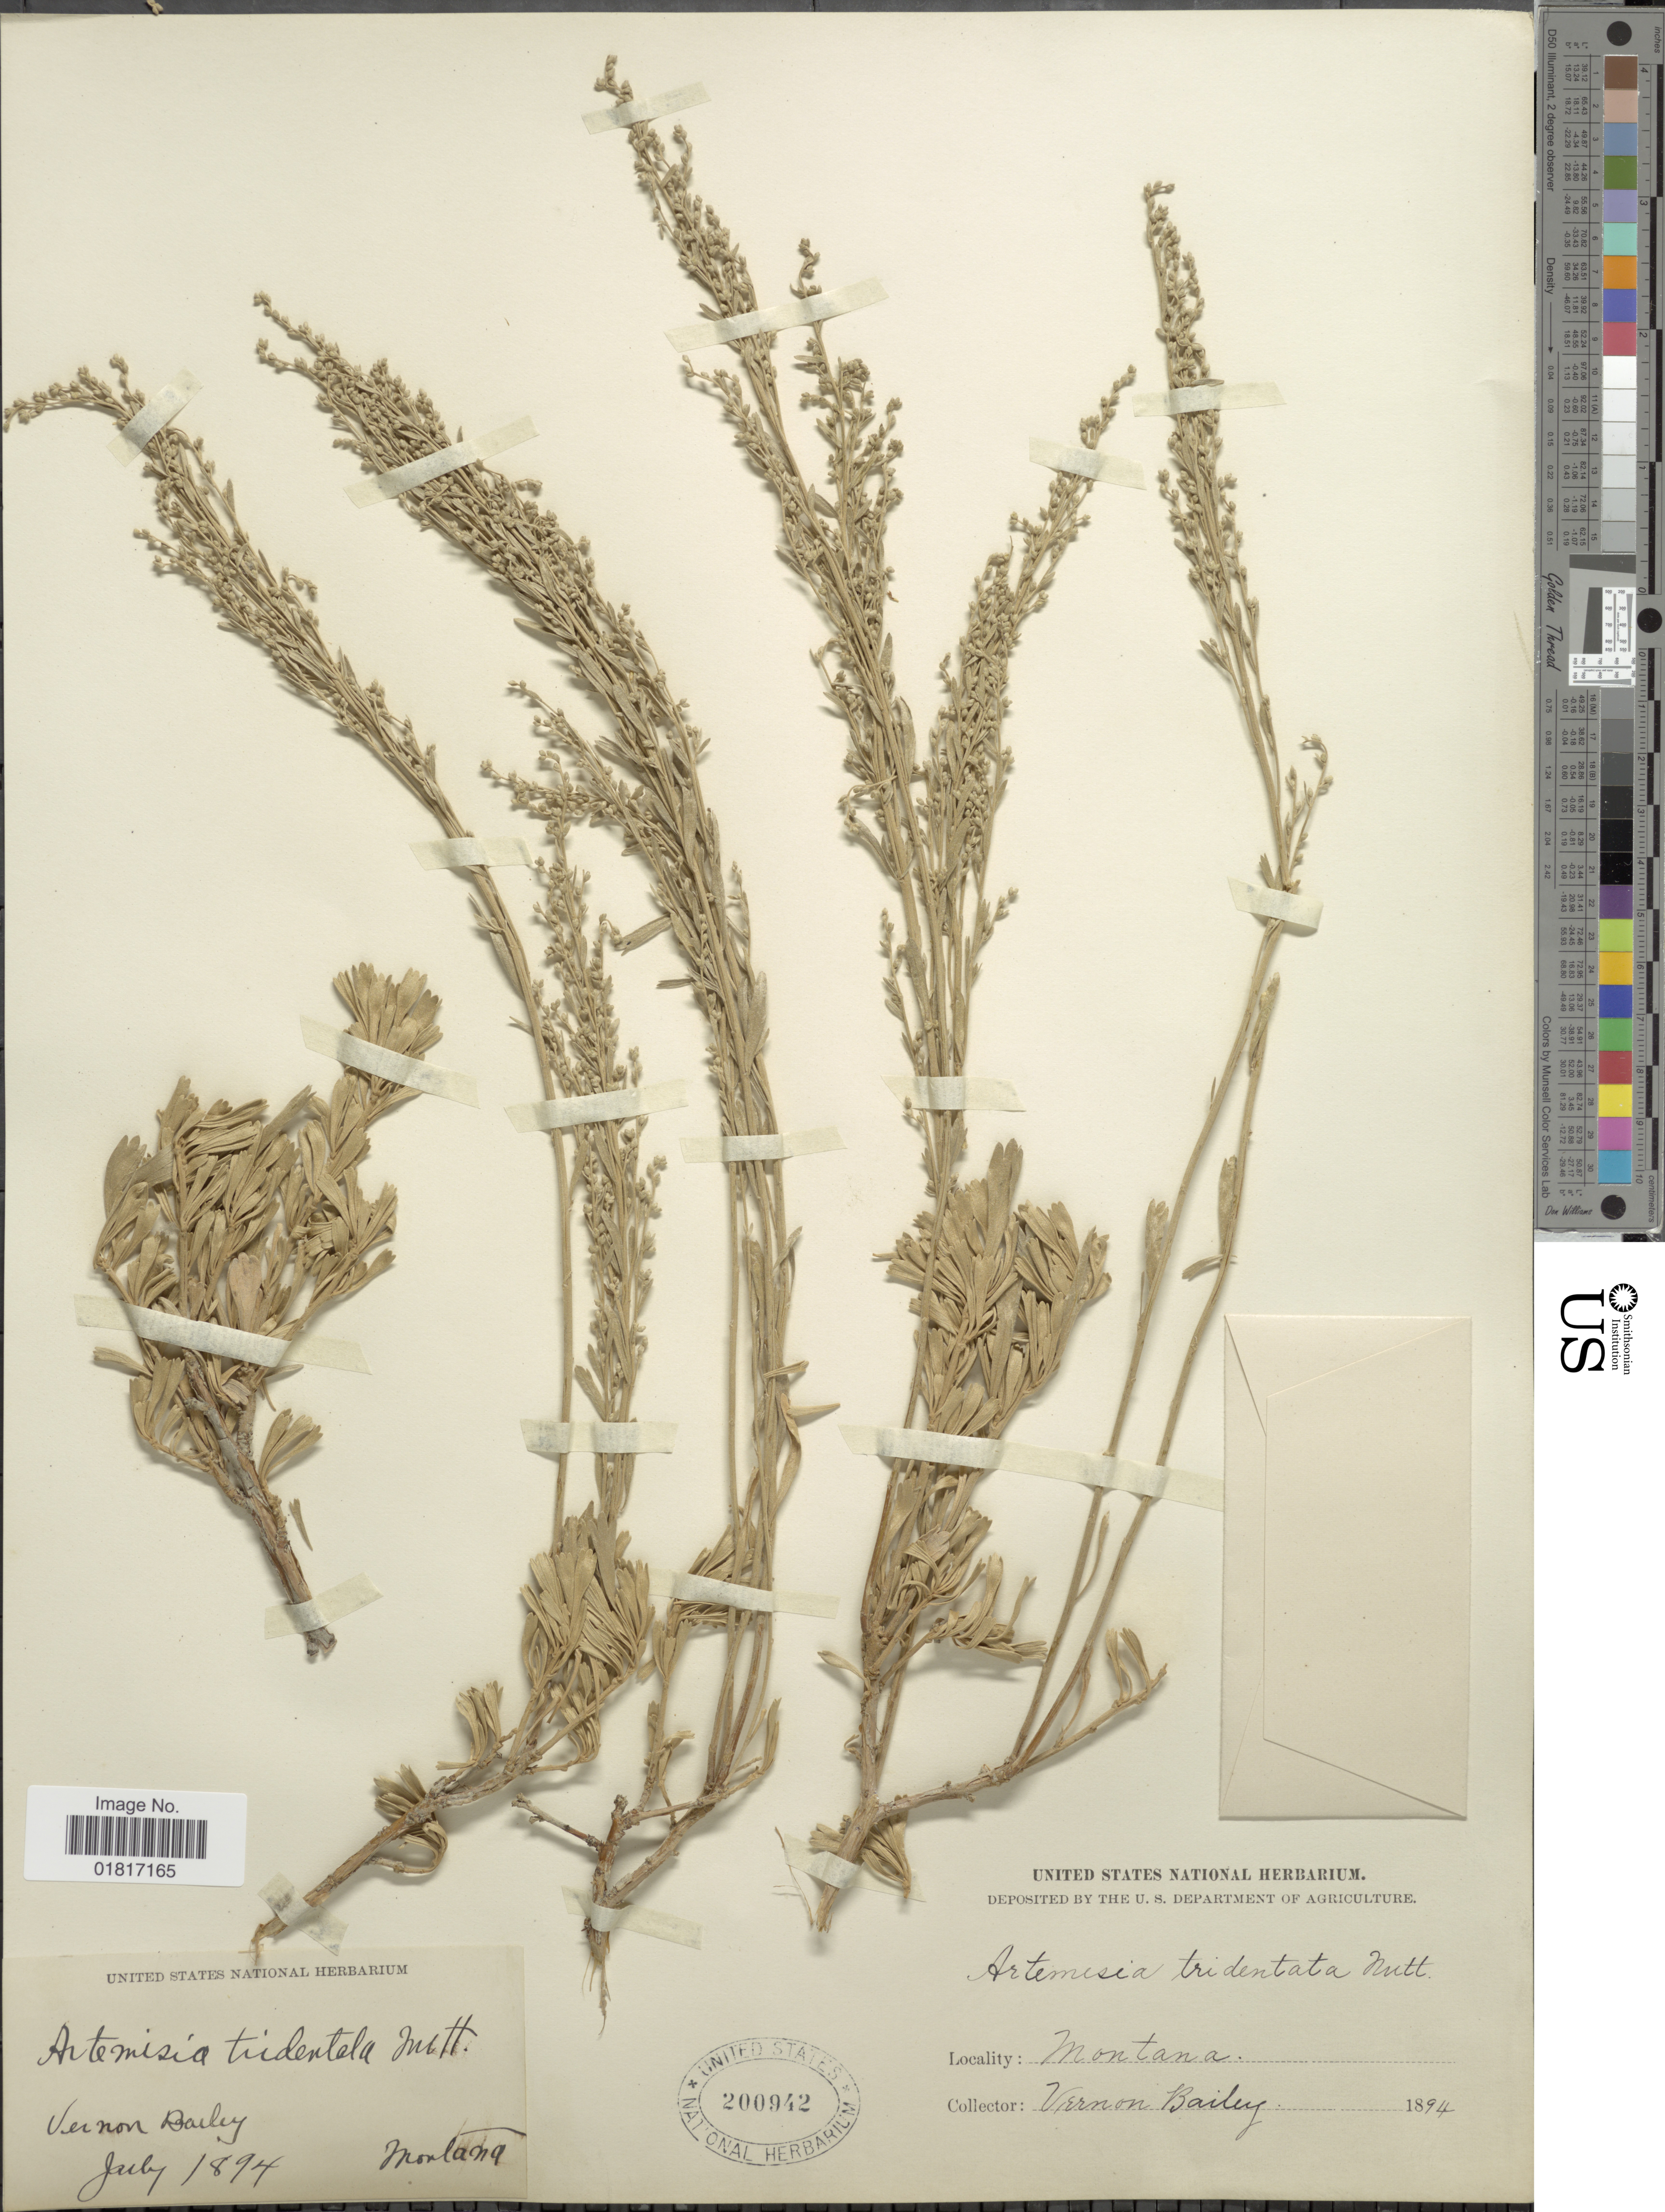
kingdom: Plantae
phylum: Tracheophyta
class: Magnoliopsida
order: Asterales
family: Asteraceae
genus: Artemisia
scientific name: Artemisia tridentata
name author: Nutt.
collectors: V. O. Bailey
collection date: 1894-07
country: United States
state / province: Montana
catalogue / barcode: US 200942